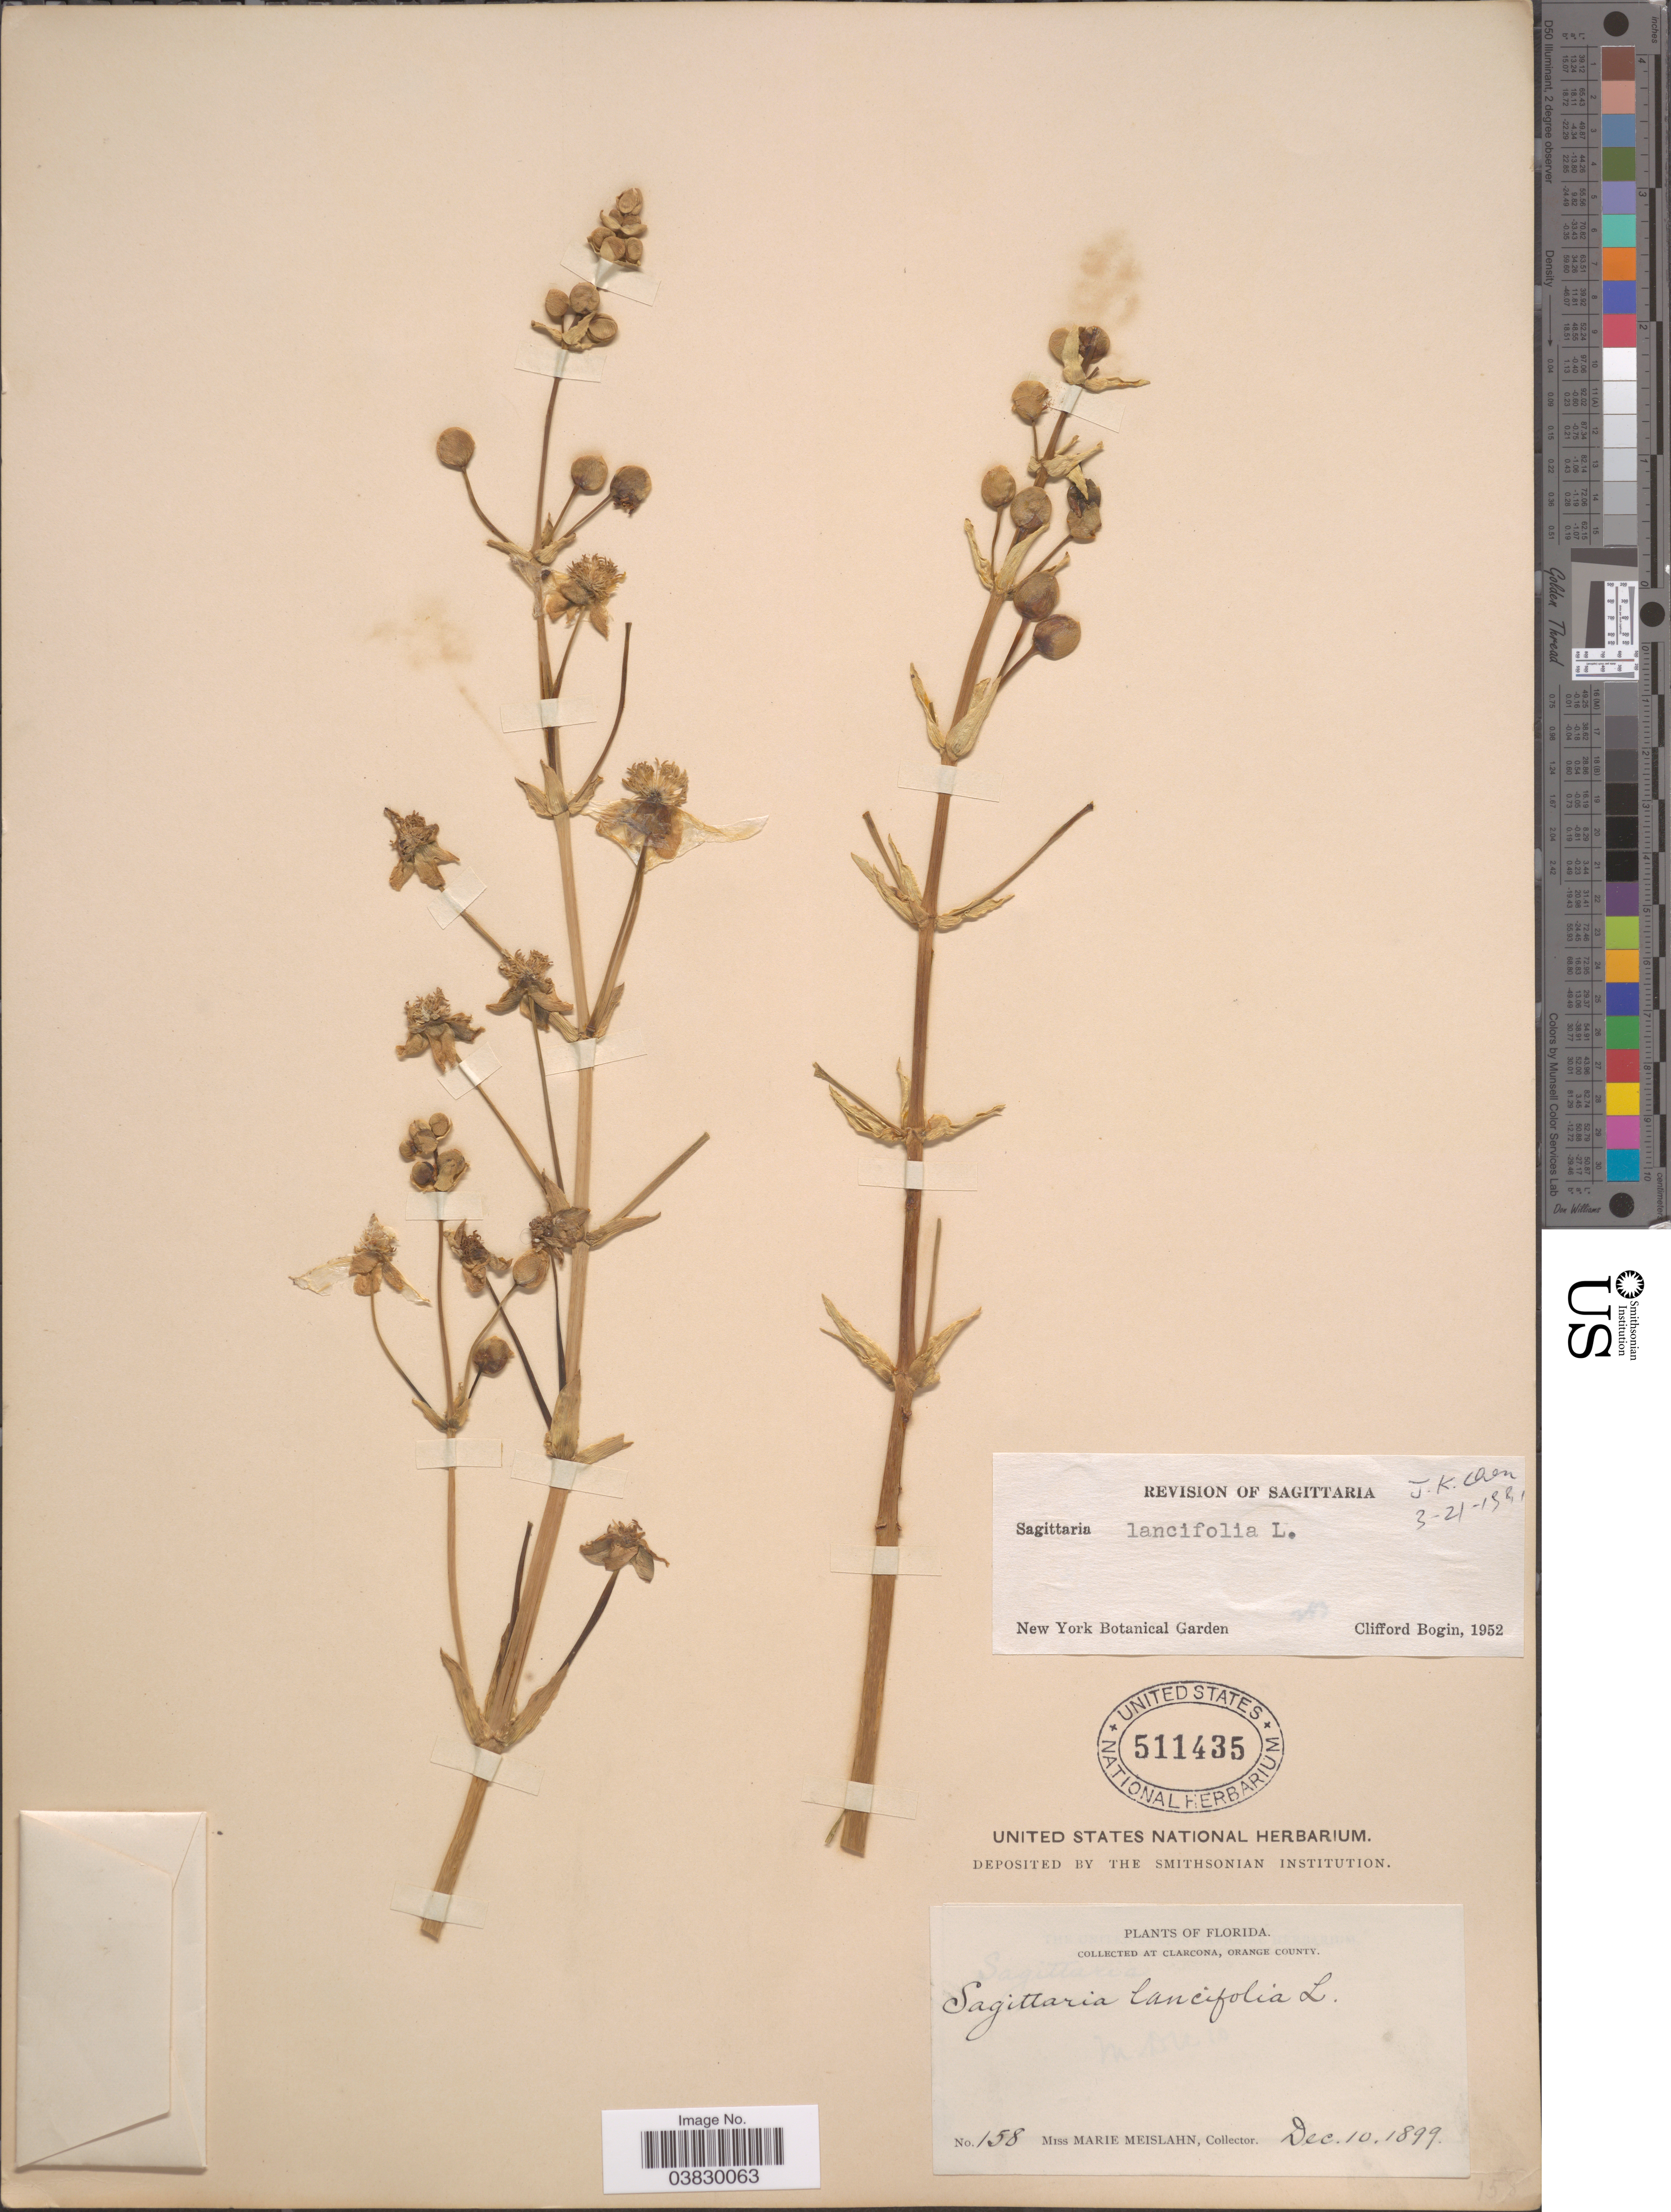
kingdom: Plantae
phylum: Tracheophyta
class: Liliopsida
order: Alismatales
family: Alismataceae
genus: Sagittaria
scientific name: Sagittaria lancifolia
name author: L.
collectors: M. Meislahn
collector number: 158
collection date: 1899-12-10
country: United States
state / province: Florida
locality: At Clarcona, Orange County.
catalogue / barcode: US 511435